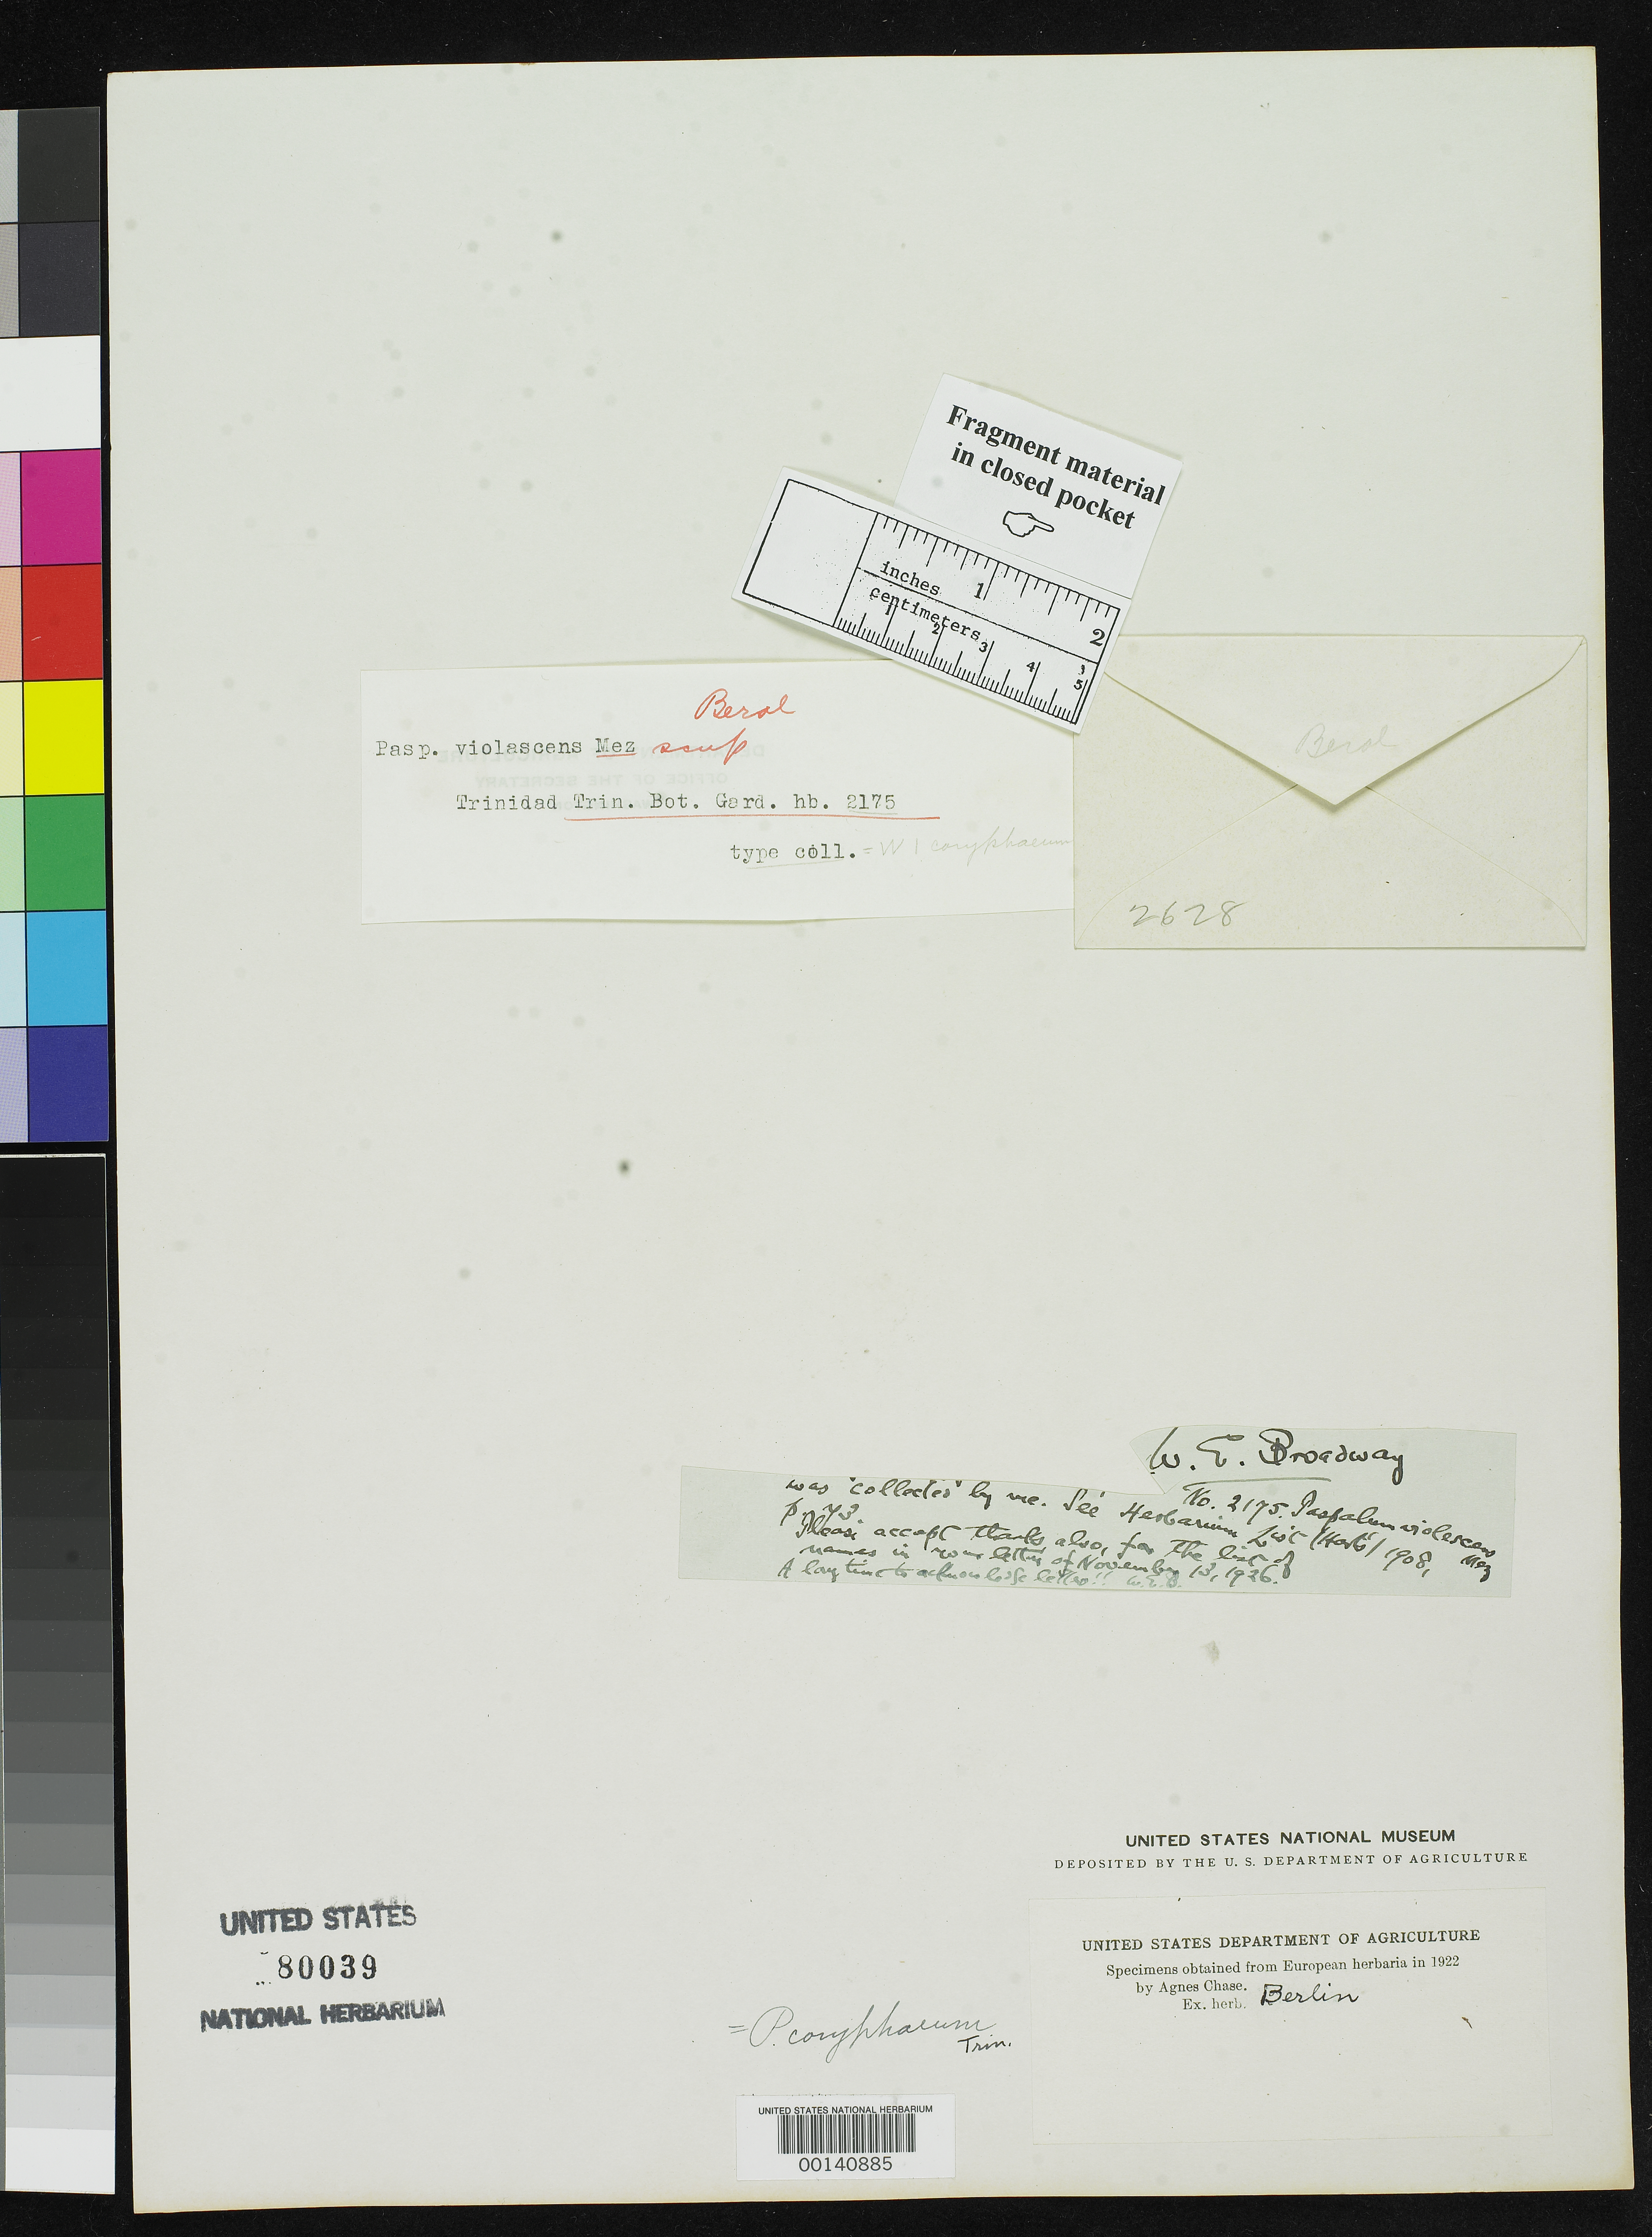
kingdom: Plantae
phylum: Tracheophyta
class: Liliopsida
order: Poales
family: Poaceae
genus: Paspalum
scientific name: Paspalum violascens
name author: Mez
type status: Type Fragment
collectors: W. E. Broadway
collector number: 2175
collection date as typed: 1888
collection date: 1888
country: Trinidad and Tobago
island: Trinidad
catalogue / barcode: US 80039